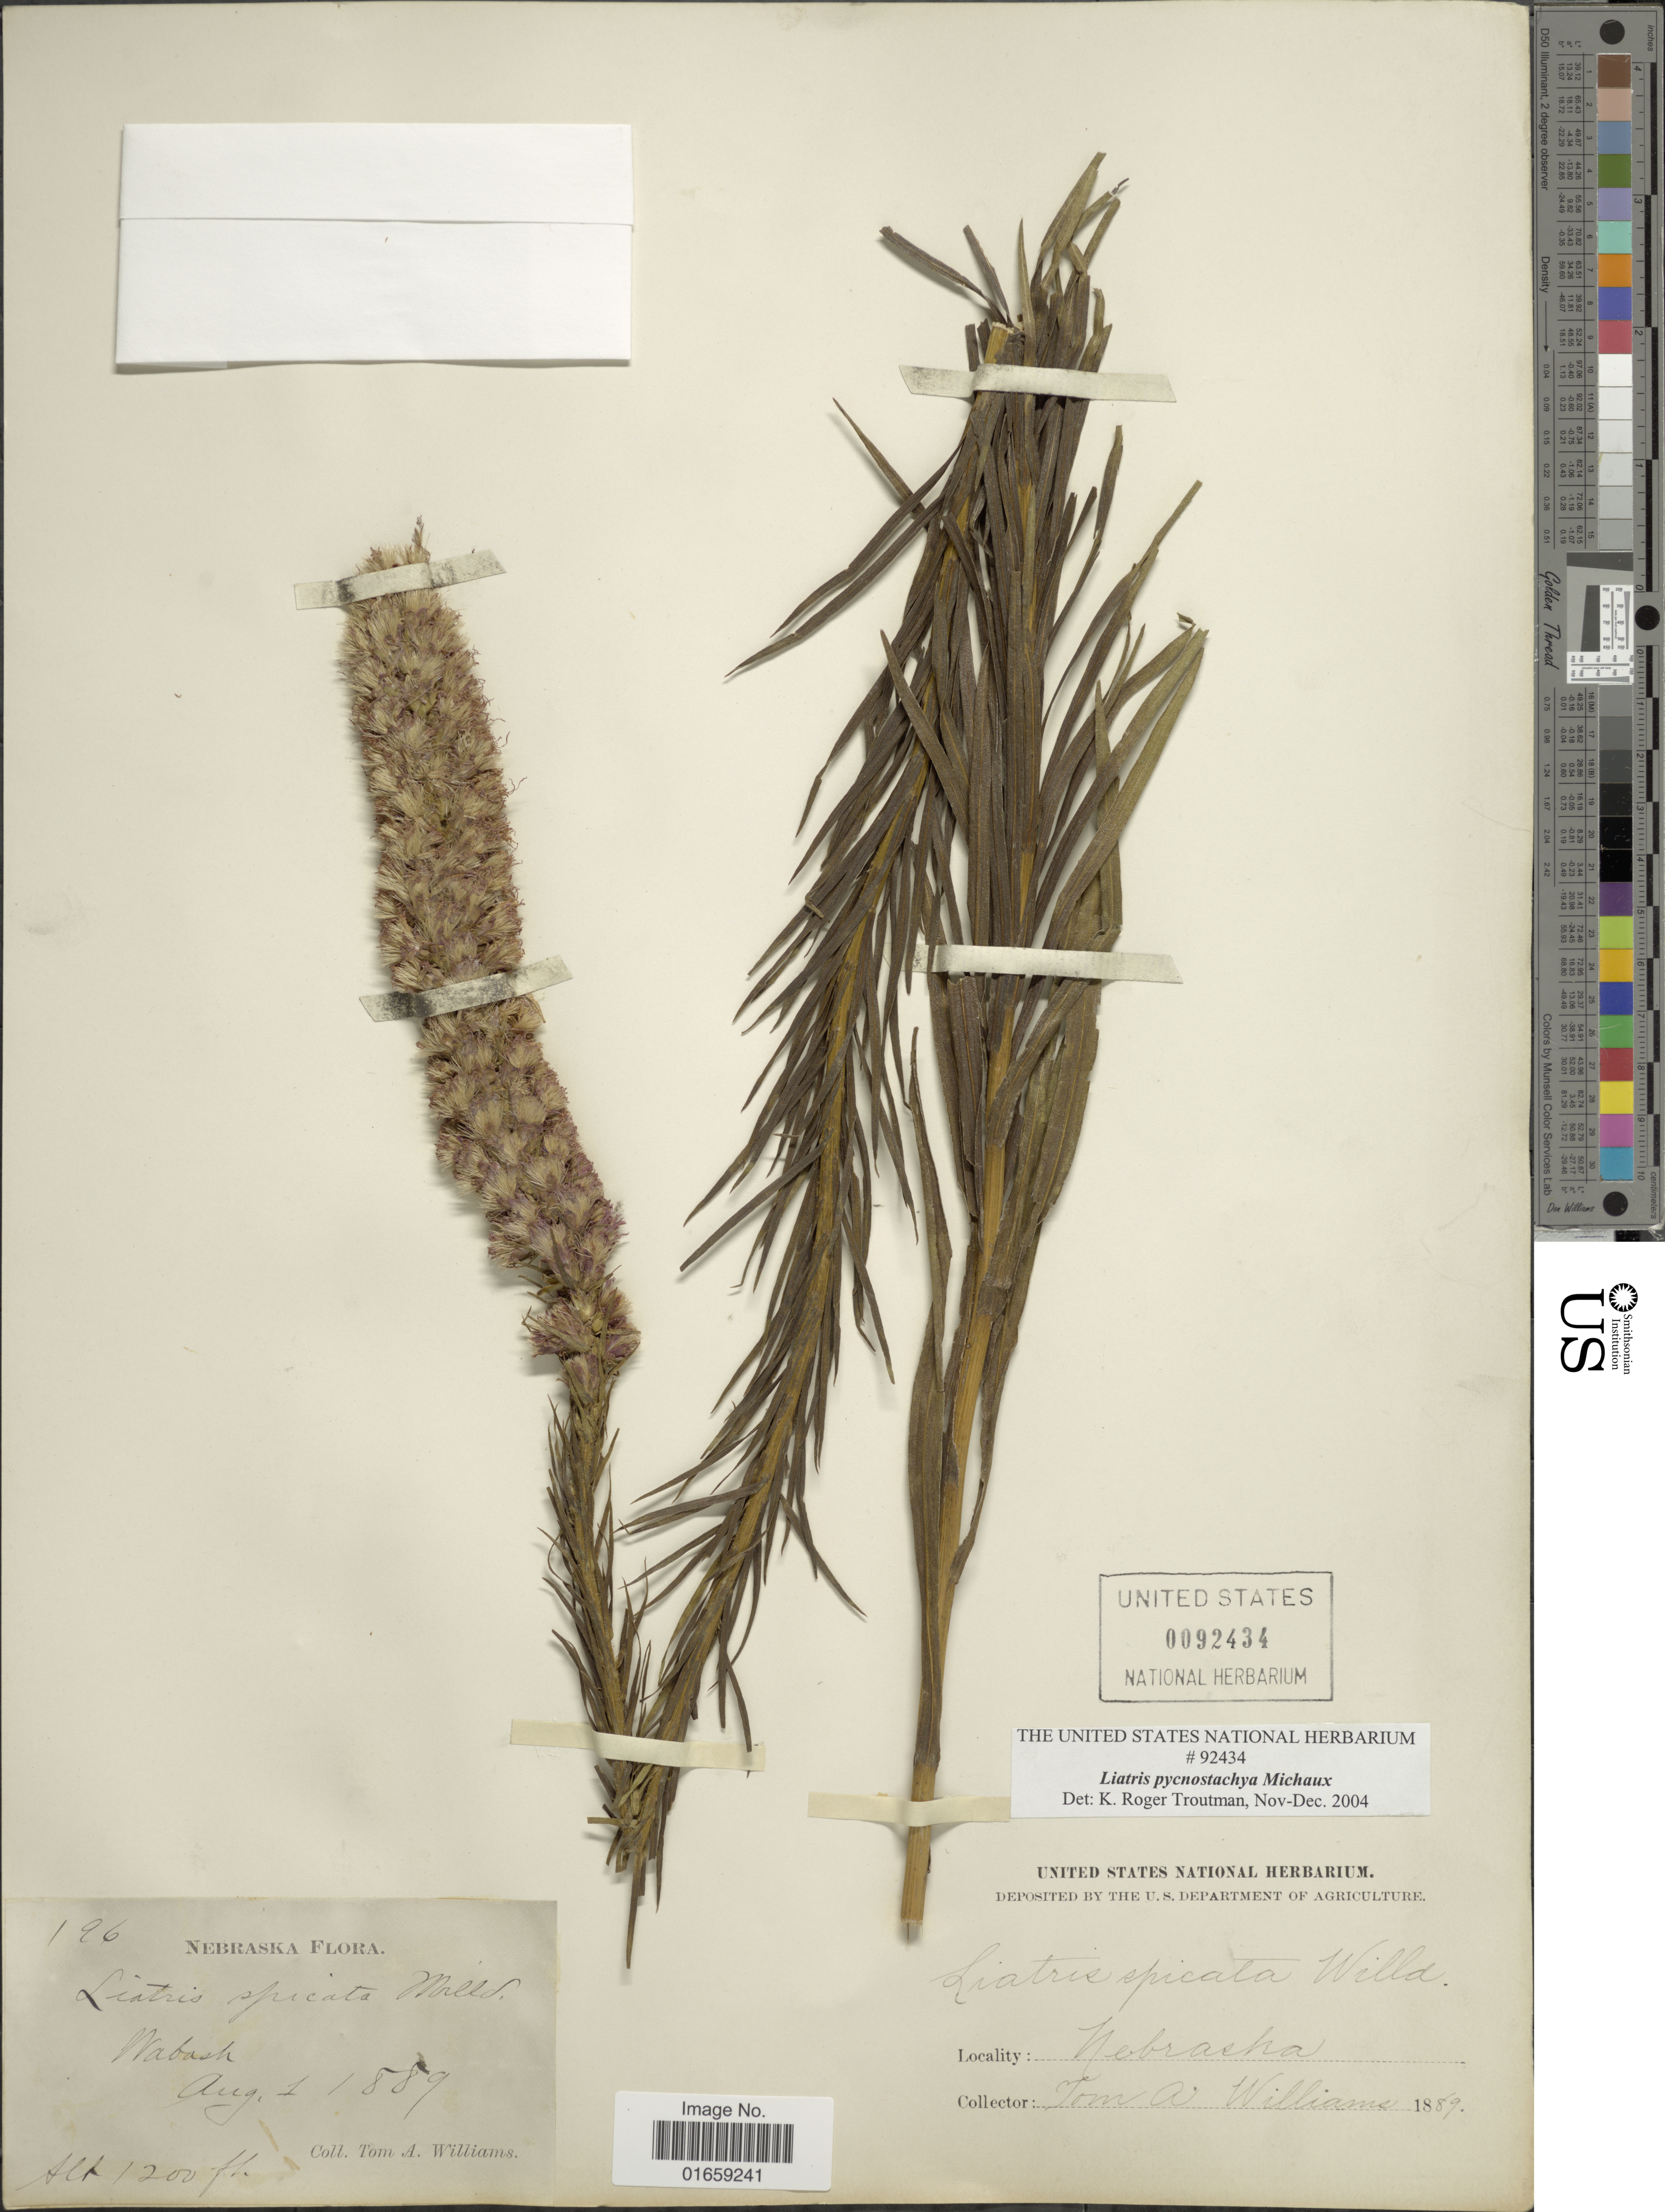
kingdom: Plantae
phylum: Tracheophyta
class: Magnoliopsida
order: Asterales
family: Asteraceae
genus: Liatris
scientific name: Liatris pycnostachya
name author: Michx.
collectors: T. A. Williams (herbarium)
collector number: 196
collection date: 1889-08-01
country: United States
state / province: Nebraska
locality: Wabasch, Nebraska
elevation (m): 366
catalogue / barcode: US 92434